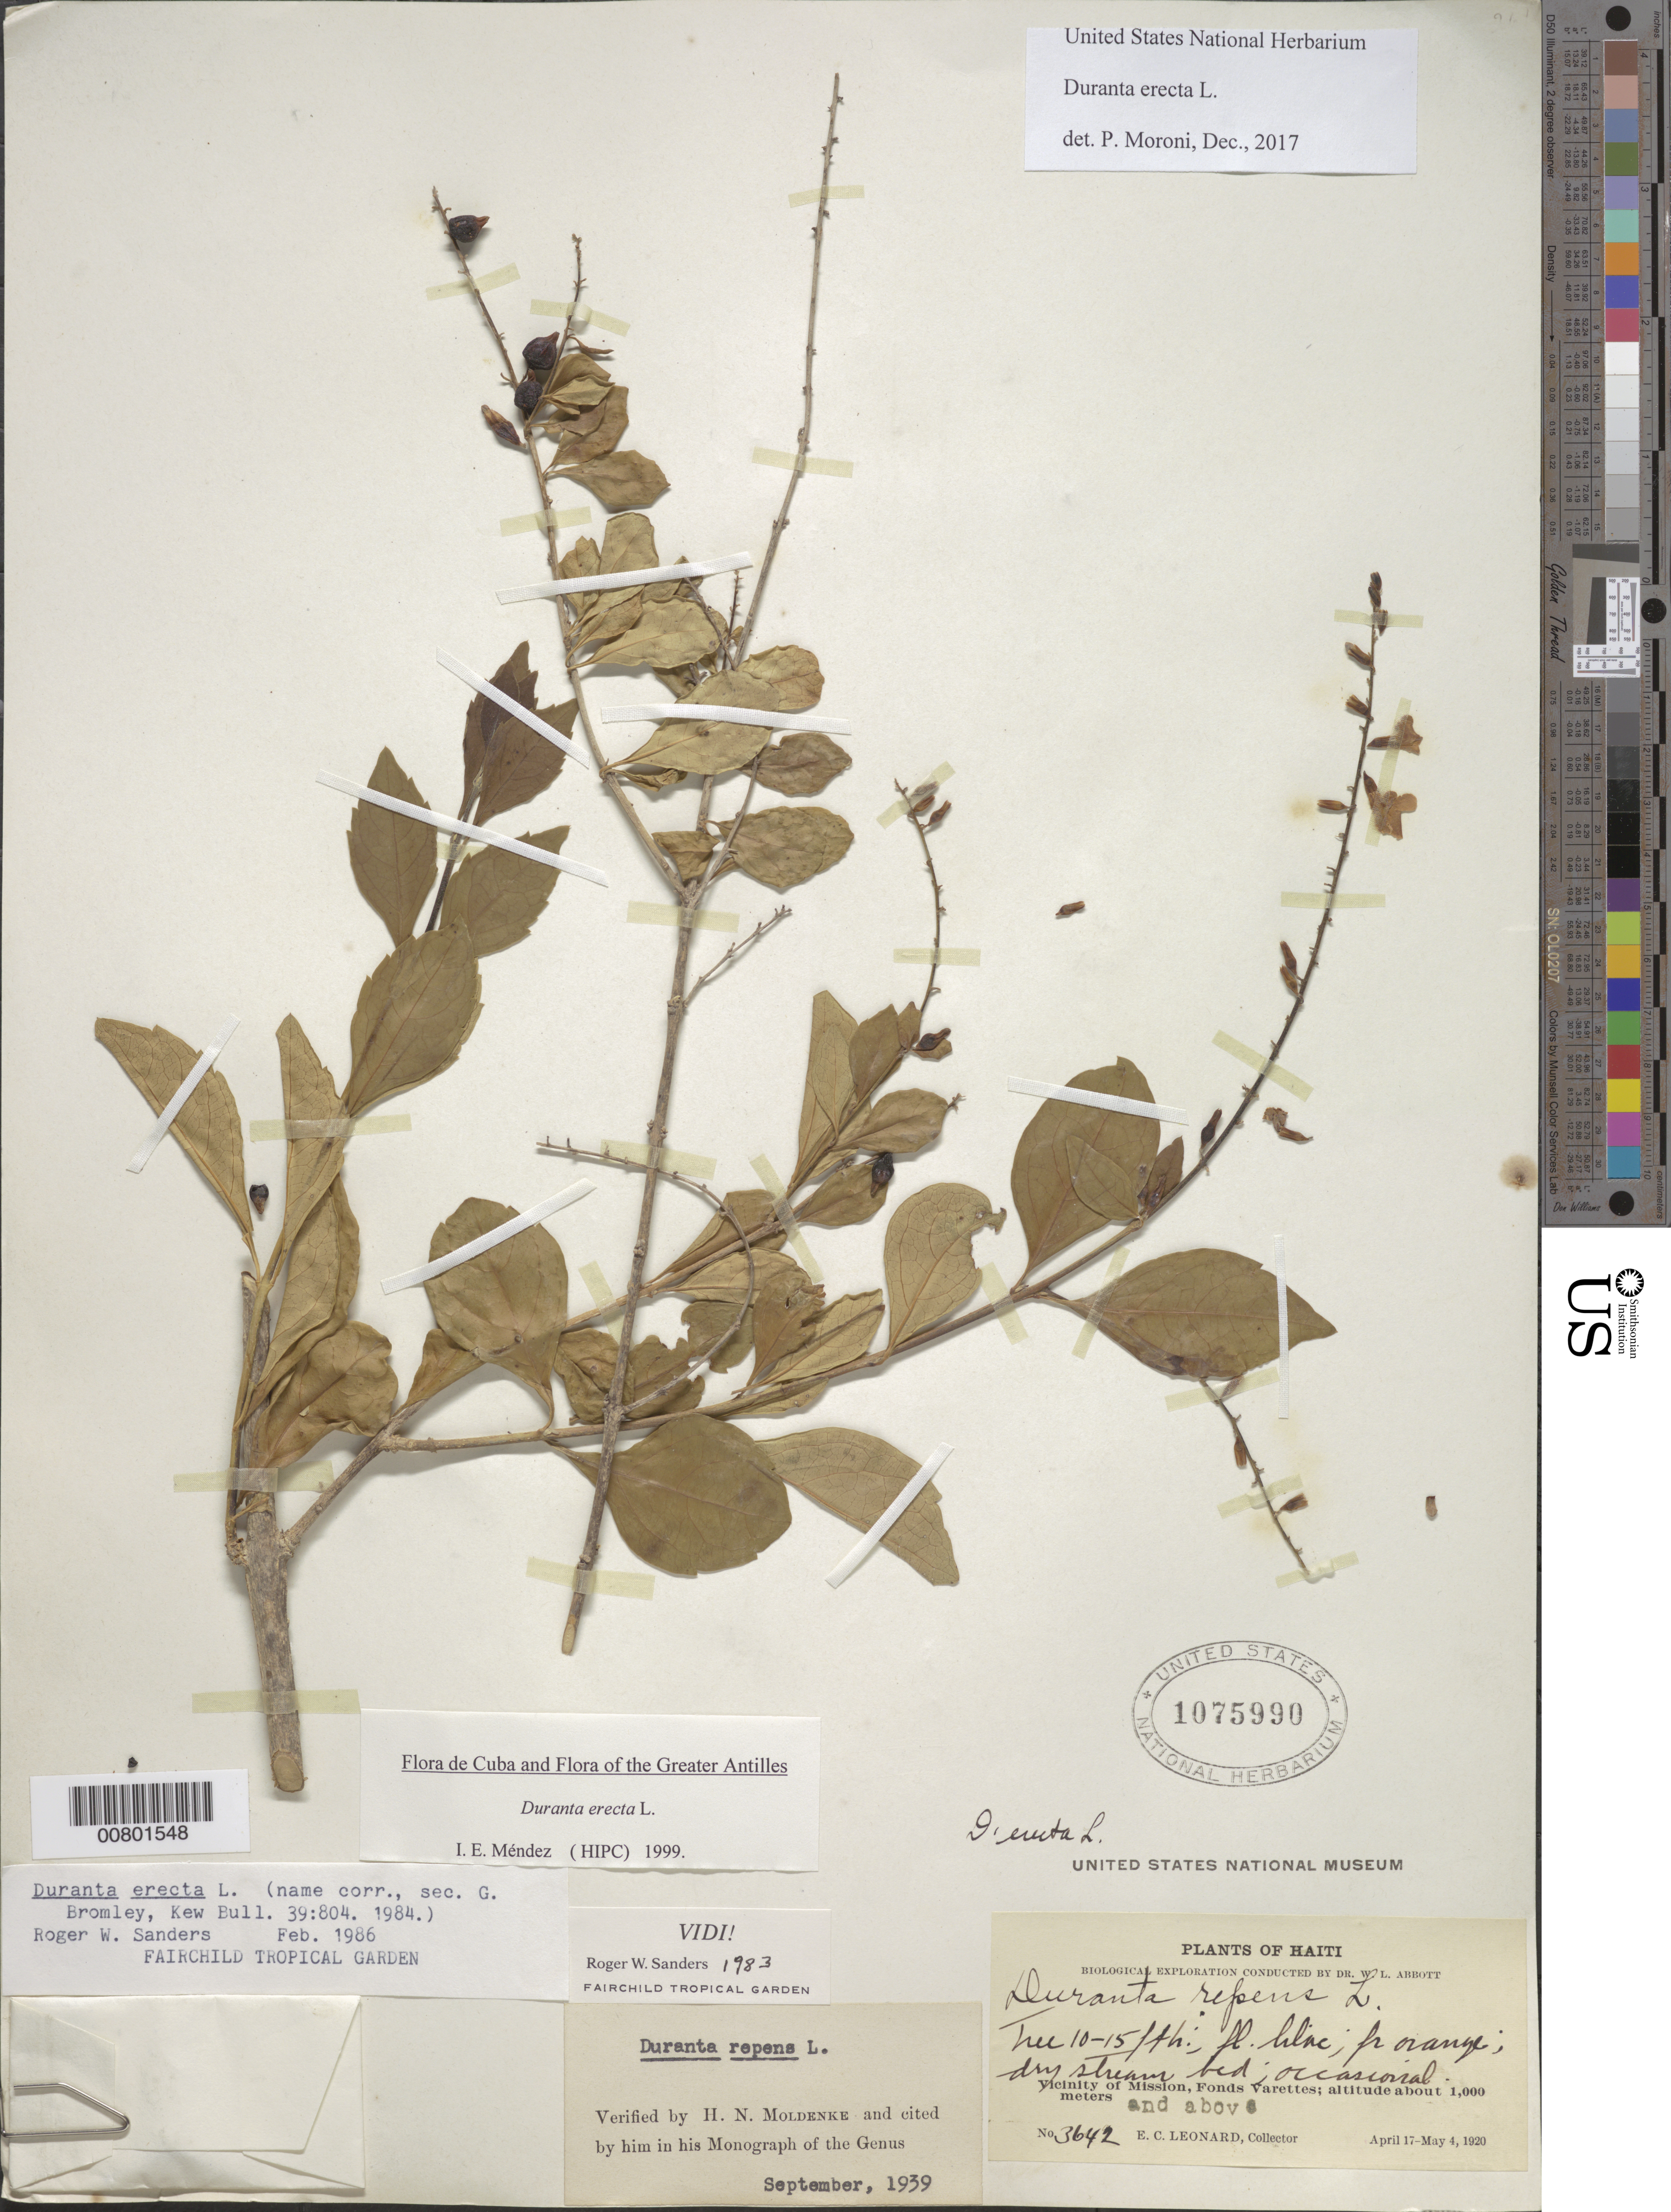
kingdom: Plantae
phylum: Tracheophyta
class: Magnoliopsida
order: Lamiales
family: Verbenaceae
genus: Duranta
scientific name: Duranta erecta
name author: L.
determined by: Méndez, Isidro E., (HIPC)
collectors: E. C. Leonard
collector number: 3642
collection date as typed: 17 Apr 1920 to 04 May 1920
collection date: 1920-04-17/1920-05-04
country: Haiti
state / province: Ouest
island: Hispaniola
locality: Vicinity of Mission, Fond Verrettes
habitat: Dry stream bed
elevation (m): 1000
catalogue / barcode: US 1075990